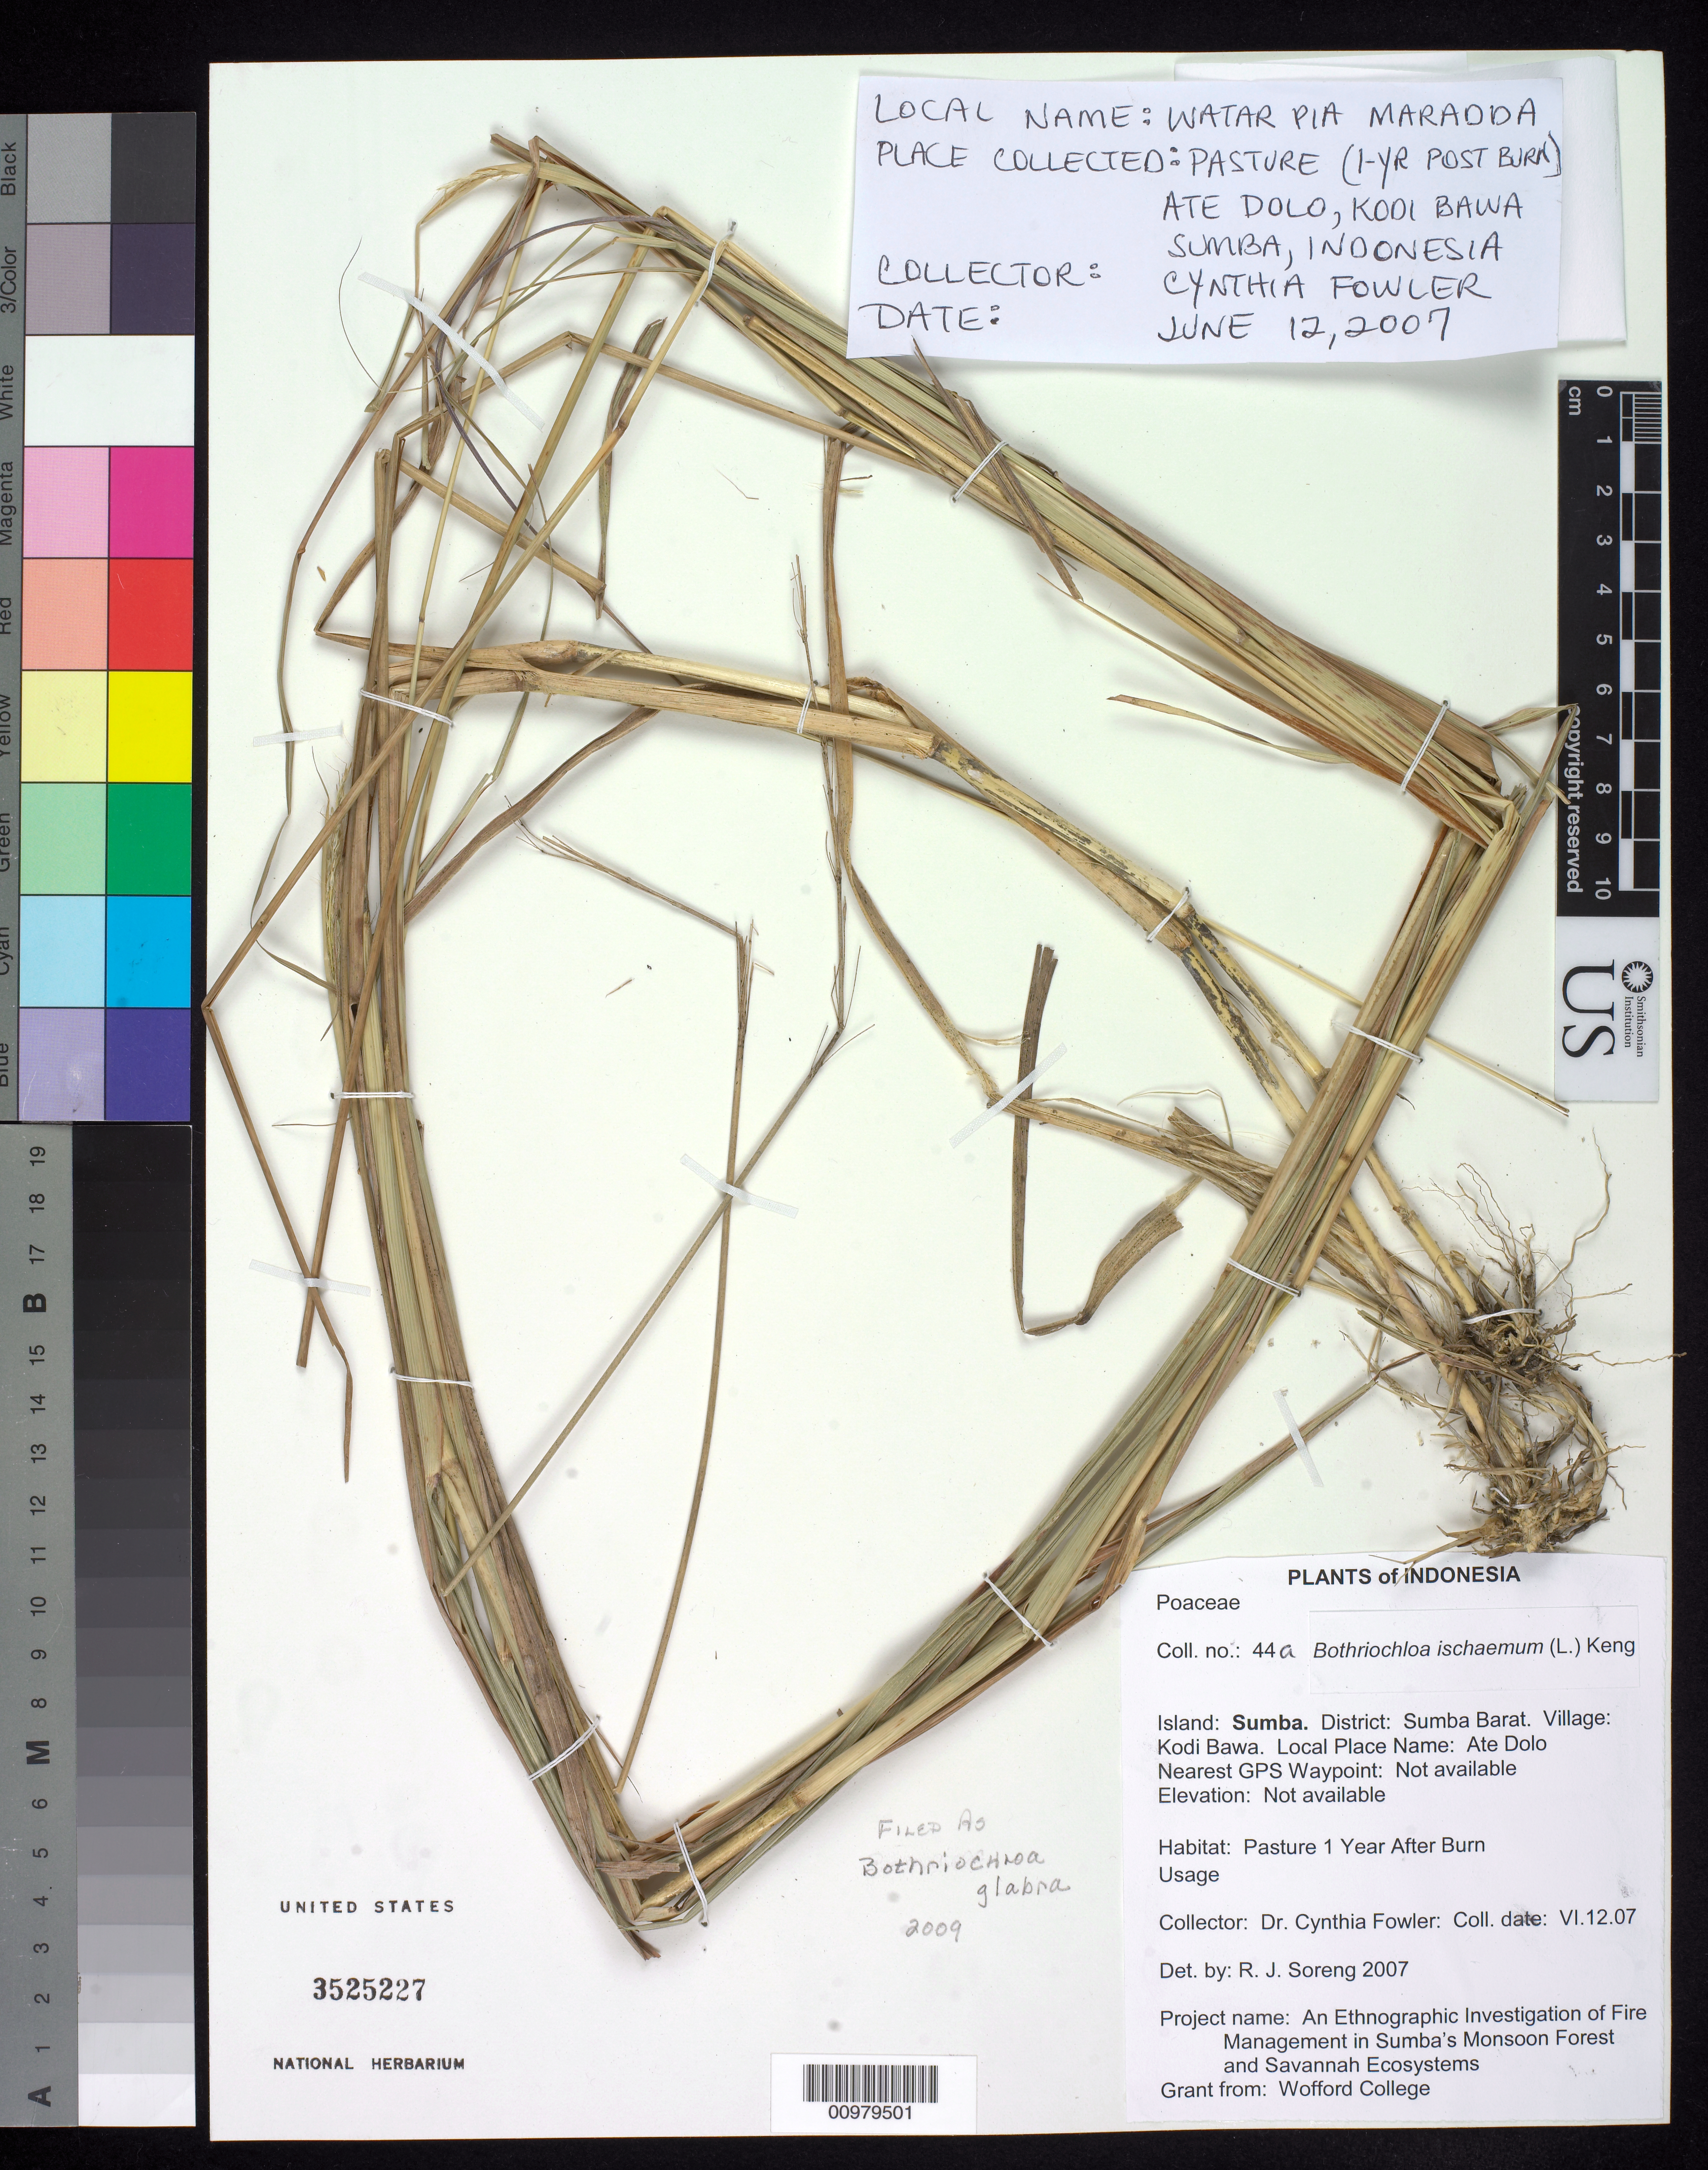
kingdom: Plantae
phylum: Tracheophyta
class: Liliopsida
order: Poales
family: Poaceae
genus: Bothriochloa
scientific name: Bothriochloa glabra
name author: (Roxb.) A. Camus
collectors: C. Fowler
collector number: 44 A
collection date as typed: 12 Jun 2007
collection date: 2007-06-12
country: Indonesia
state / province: Nusa Tenggara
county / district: Nusa Tenggara Timur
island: Sumba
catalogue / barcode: US 3525227